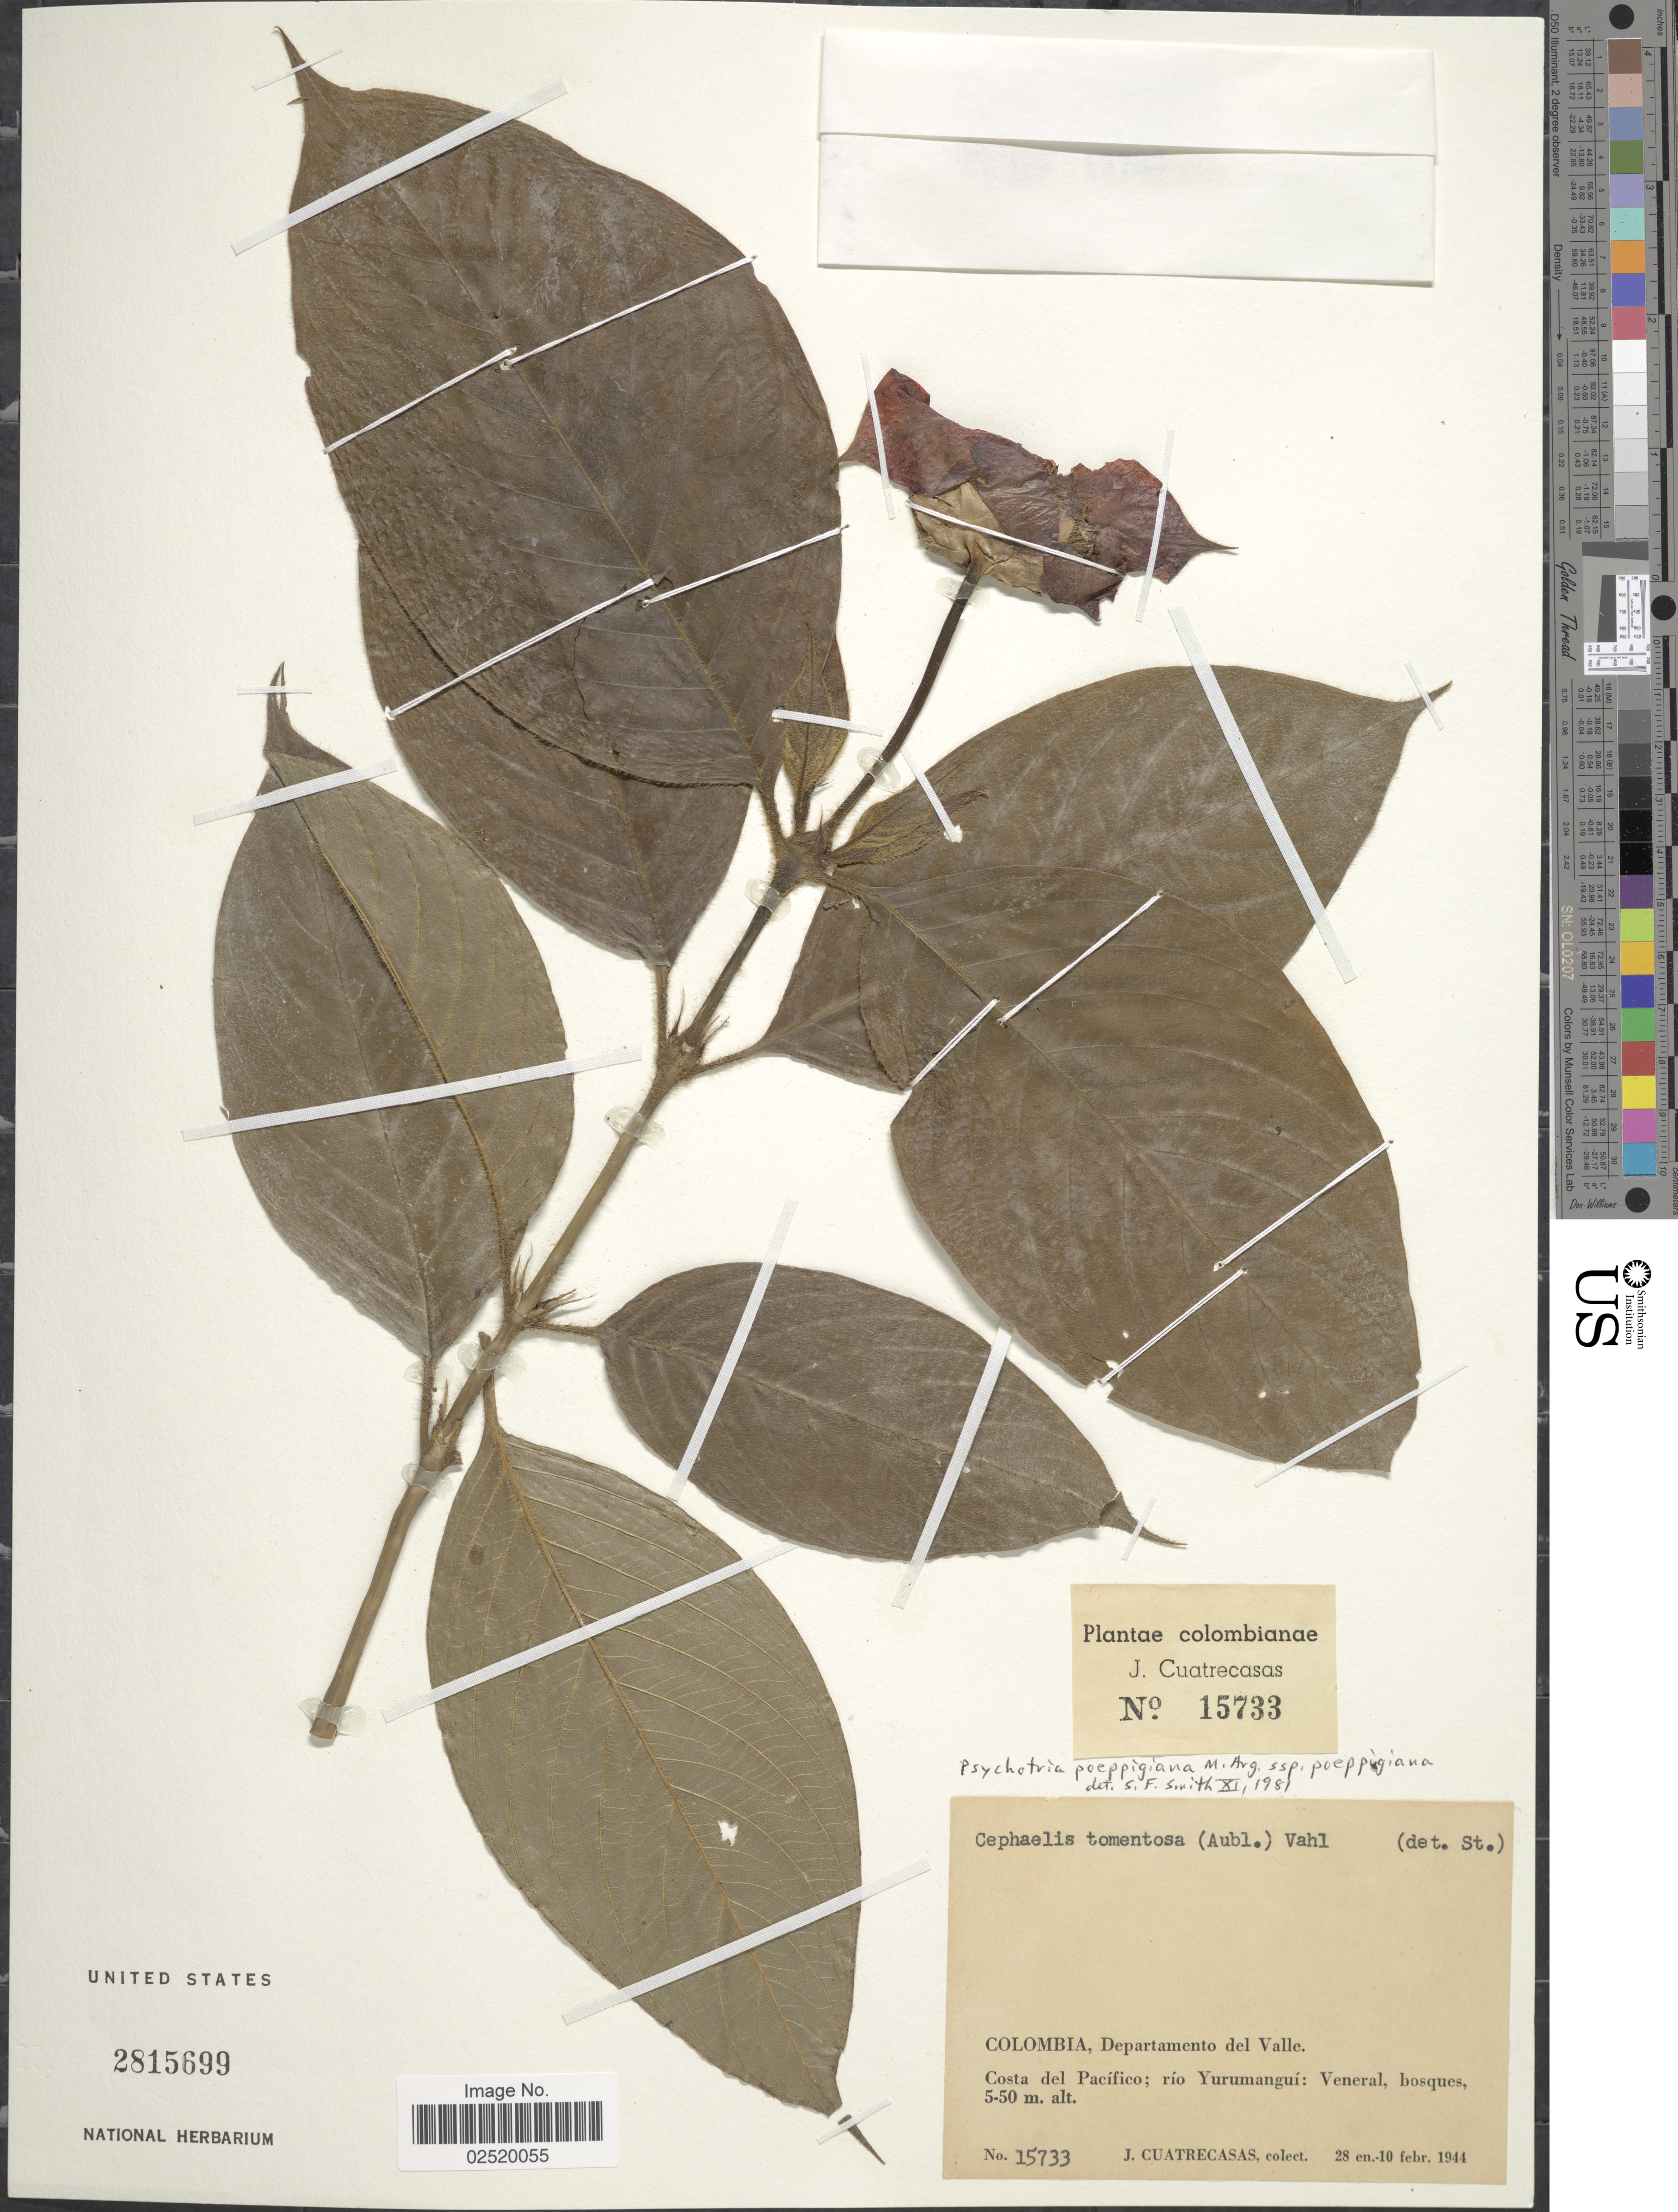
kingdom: Plantae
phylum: Tracheophyta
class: Magnoliopsida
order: Gentianales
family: Rubiaceae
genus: Psychotria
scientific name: Psychotria poeppigiana subsp. poeppigiana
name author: Müll. Arg.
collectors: J. Cuatrecasas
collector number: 15733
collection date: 1944-01-28/1944-02-10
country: Colombia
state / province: Valle del Cauca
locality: Colombia, Departamento del Valle, Costa del Pacifico; rio Yurumangui, Veneral, bosques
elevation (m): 5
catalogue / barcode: US 2815699